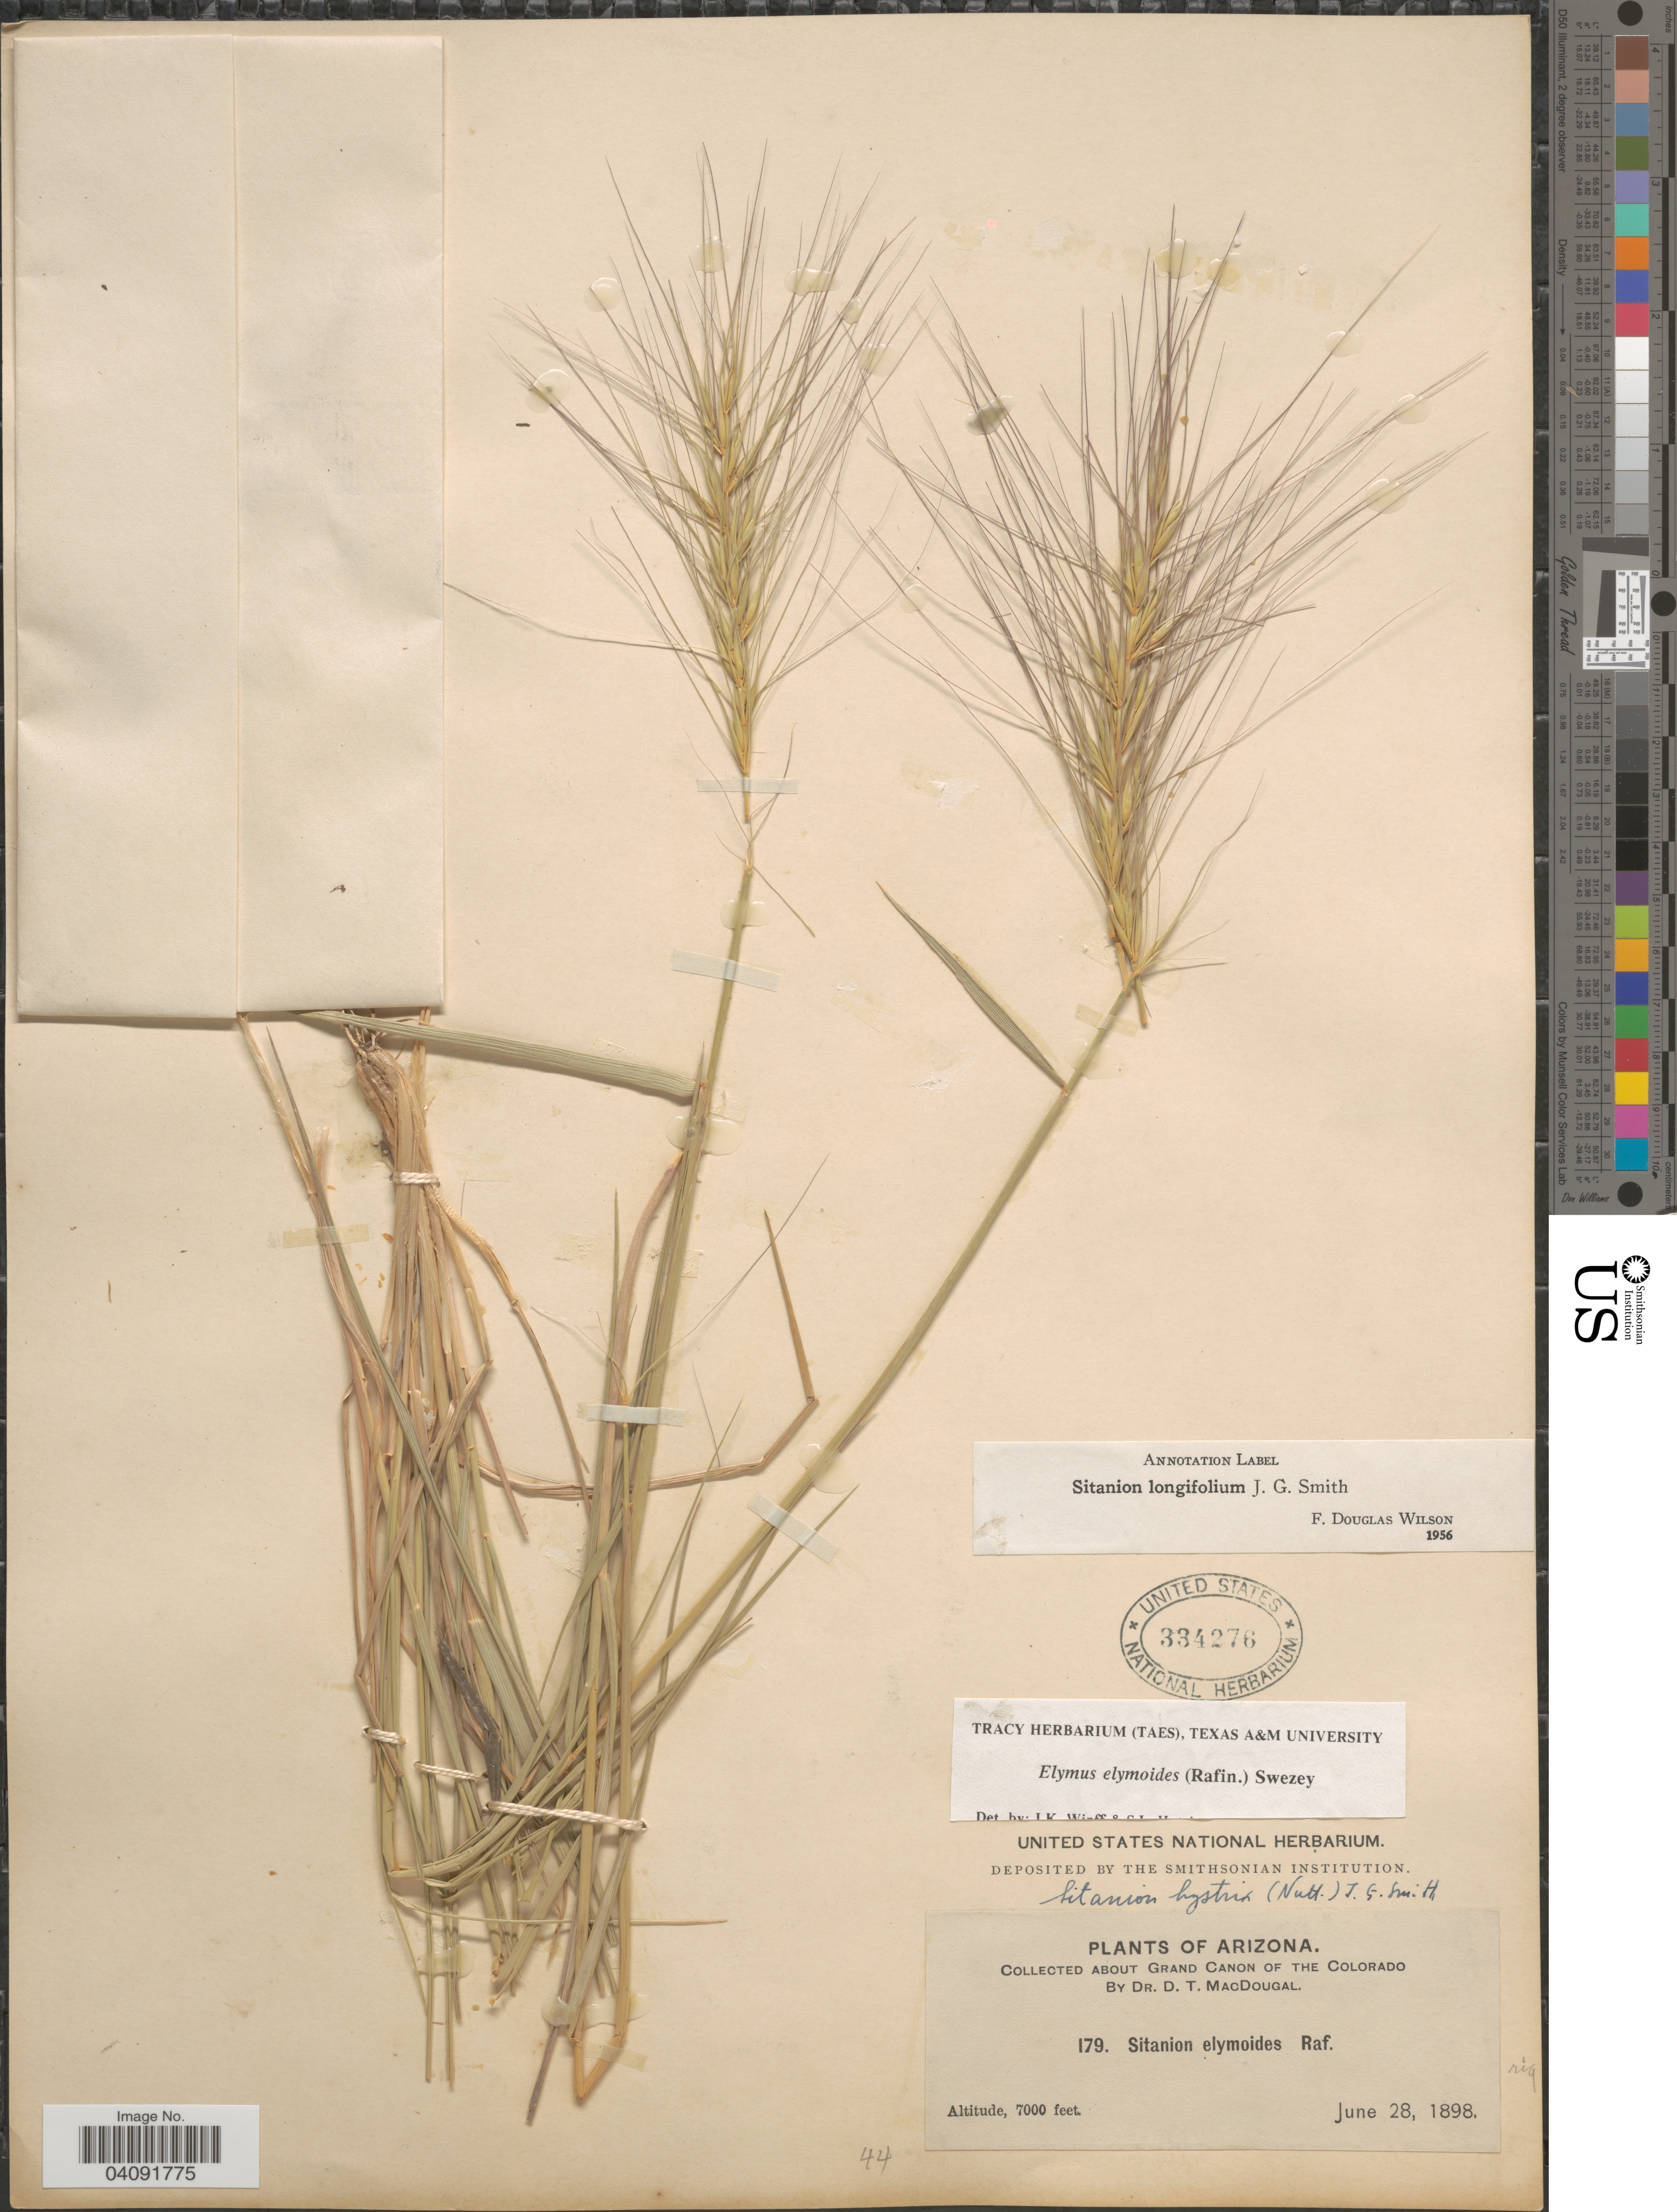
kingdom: Plantae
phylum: Tracheophyta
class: Liliopsida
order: Poales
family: Poaceae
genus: Elymus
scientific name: Elymus elymoides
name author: (Raf.) Swezey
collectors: D. T. MacDougal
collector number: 179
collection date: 1898-06-28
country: United States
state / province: Arizona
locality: About Grand Canon of the Colorado.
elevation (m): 2134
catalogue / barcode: US 334276